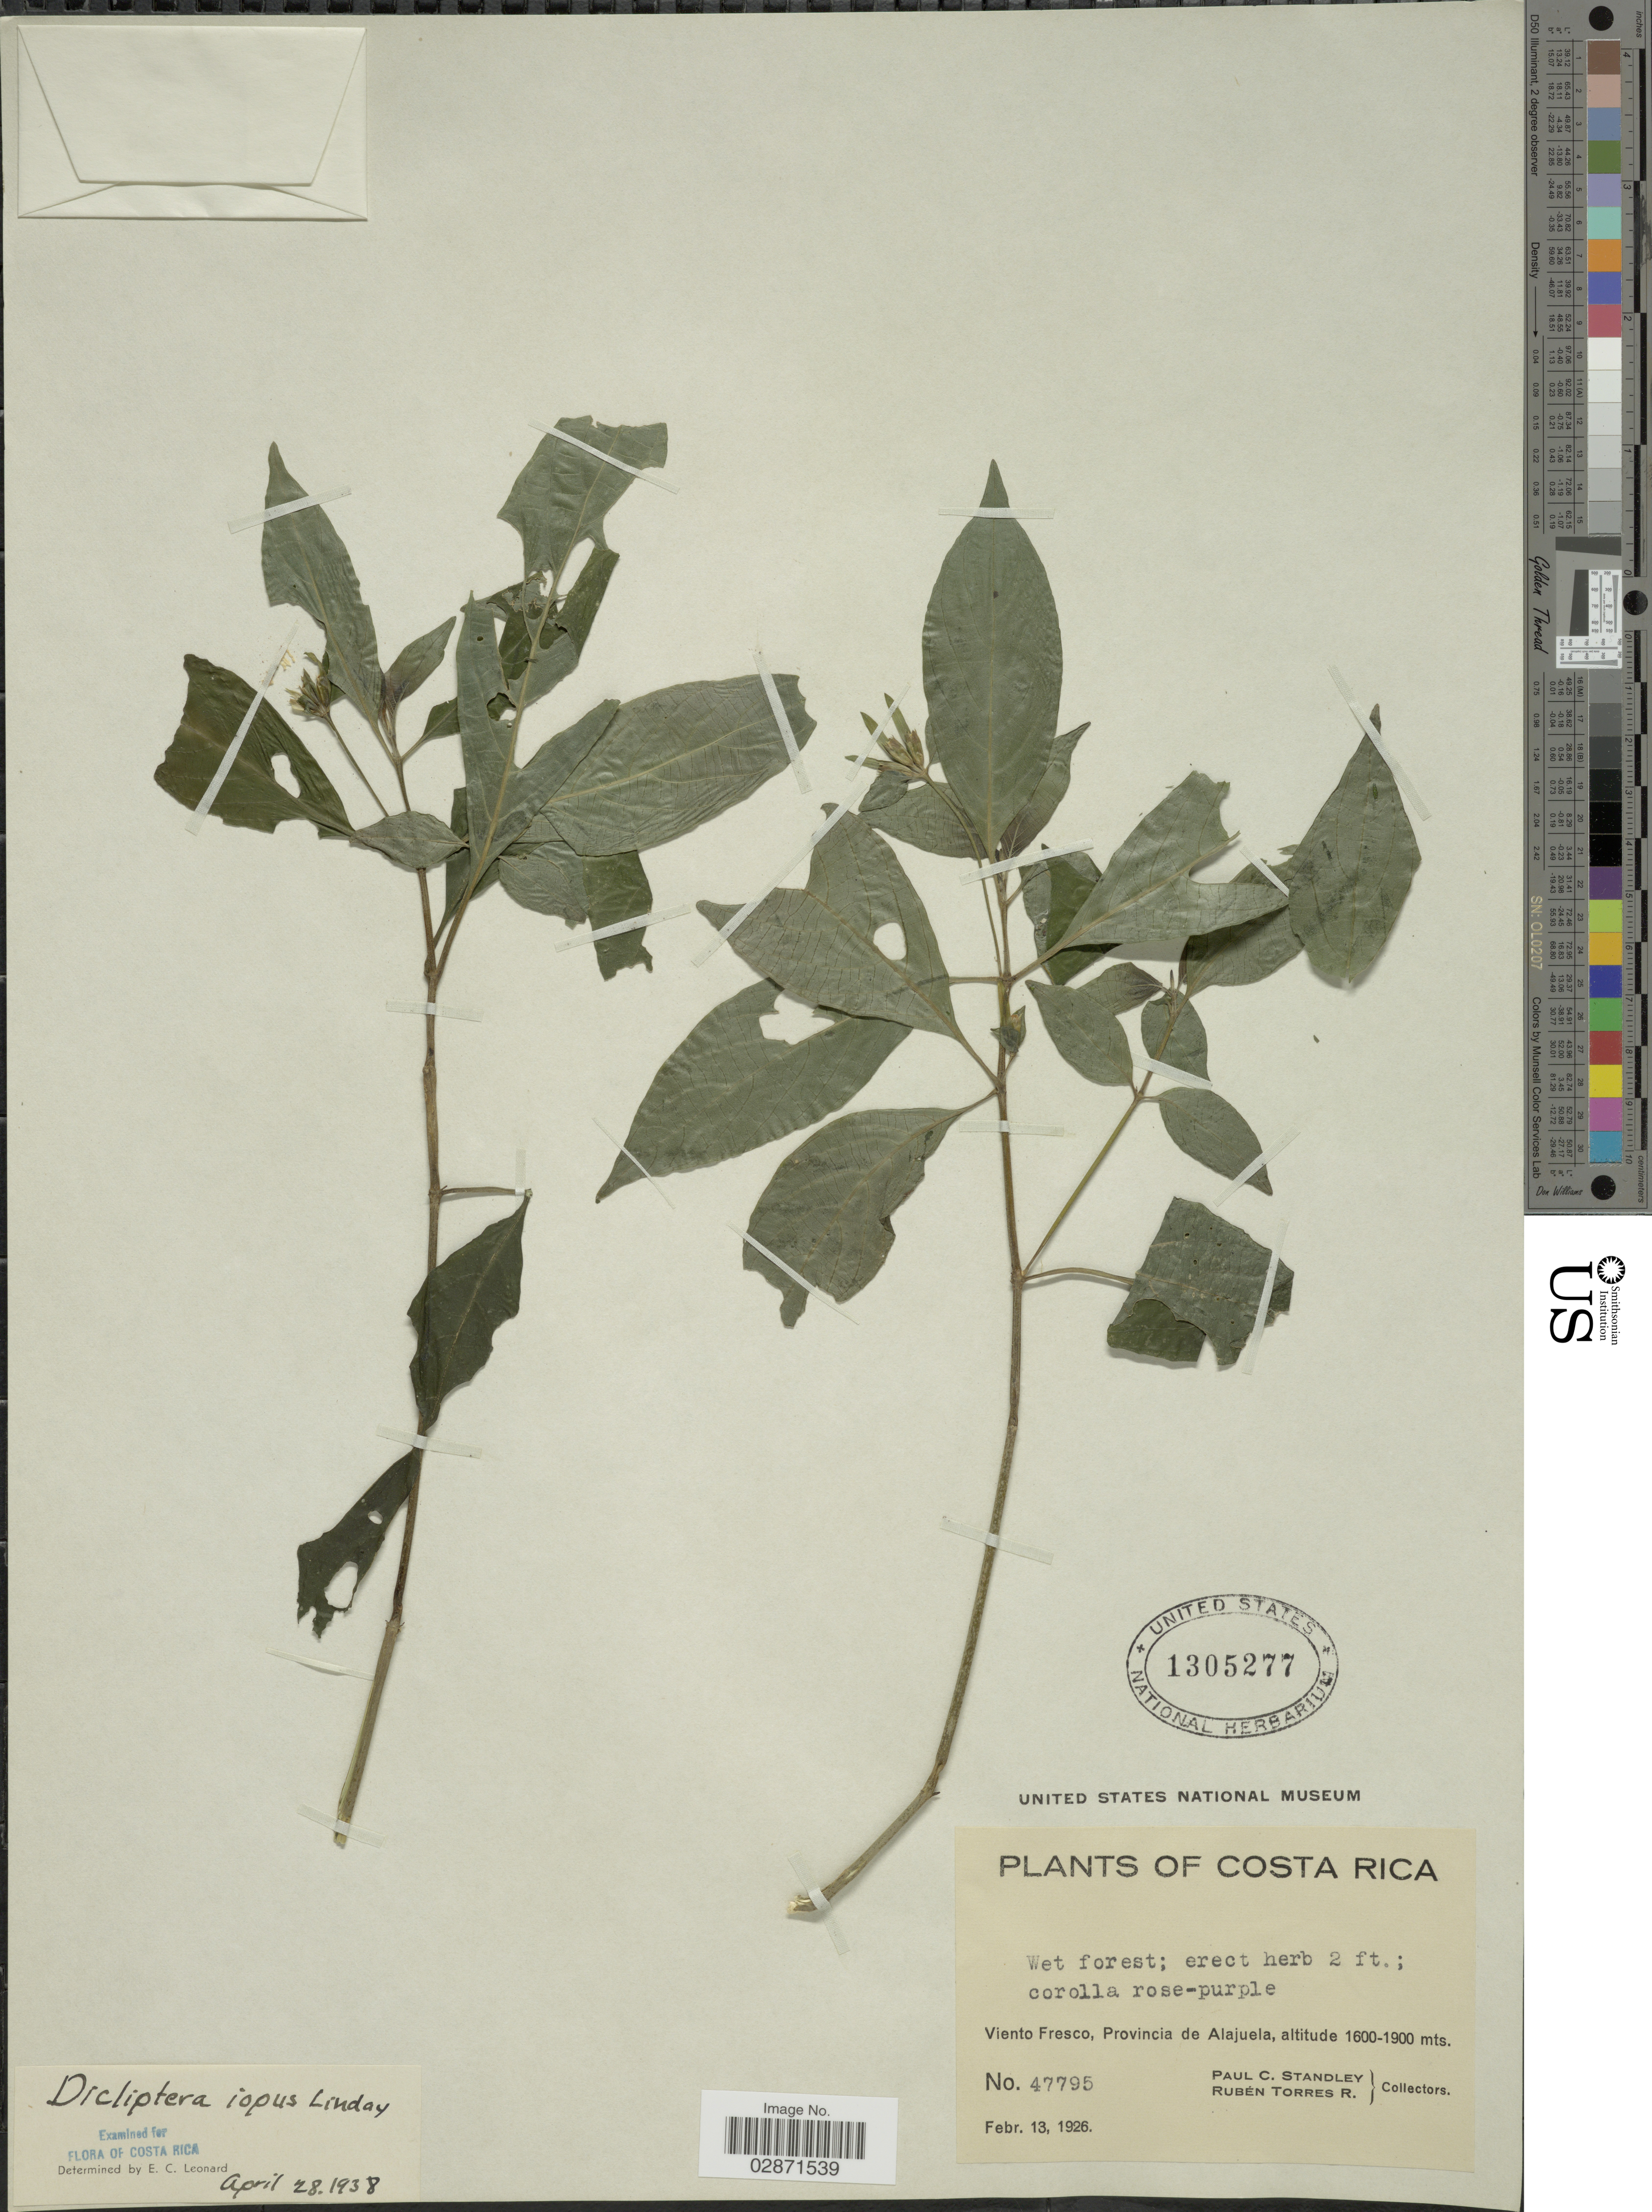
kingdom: Plantae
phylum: Tracheophyta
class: Magnoliopsida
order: Lamiales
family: Acanthaceae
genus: Dicliptera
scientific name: Dicliptera iopus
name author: Lindau in Pittier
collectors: P. C. Standley & R. Torres Rojas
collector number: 47795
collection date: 1926-02-13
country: Costa Rica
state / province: Alajuela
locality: Viento Fresco, Provincia de Alajuela.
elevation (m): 1600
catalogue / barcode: US 1305277